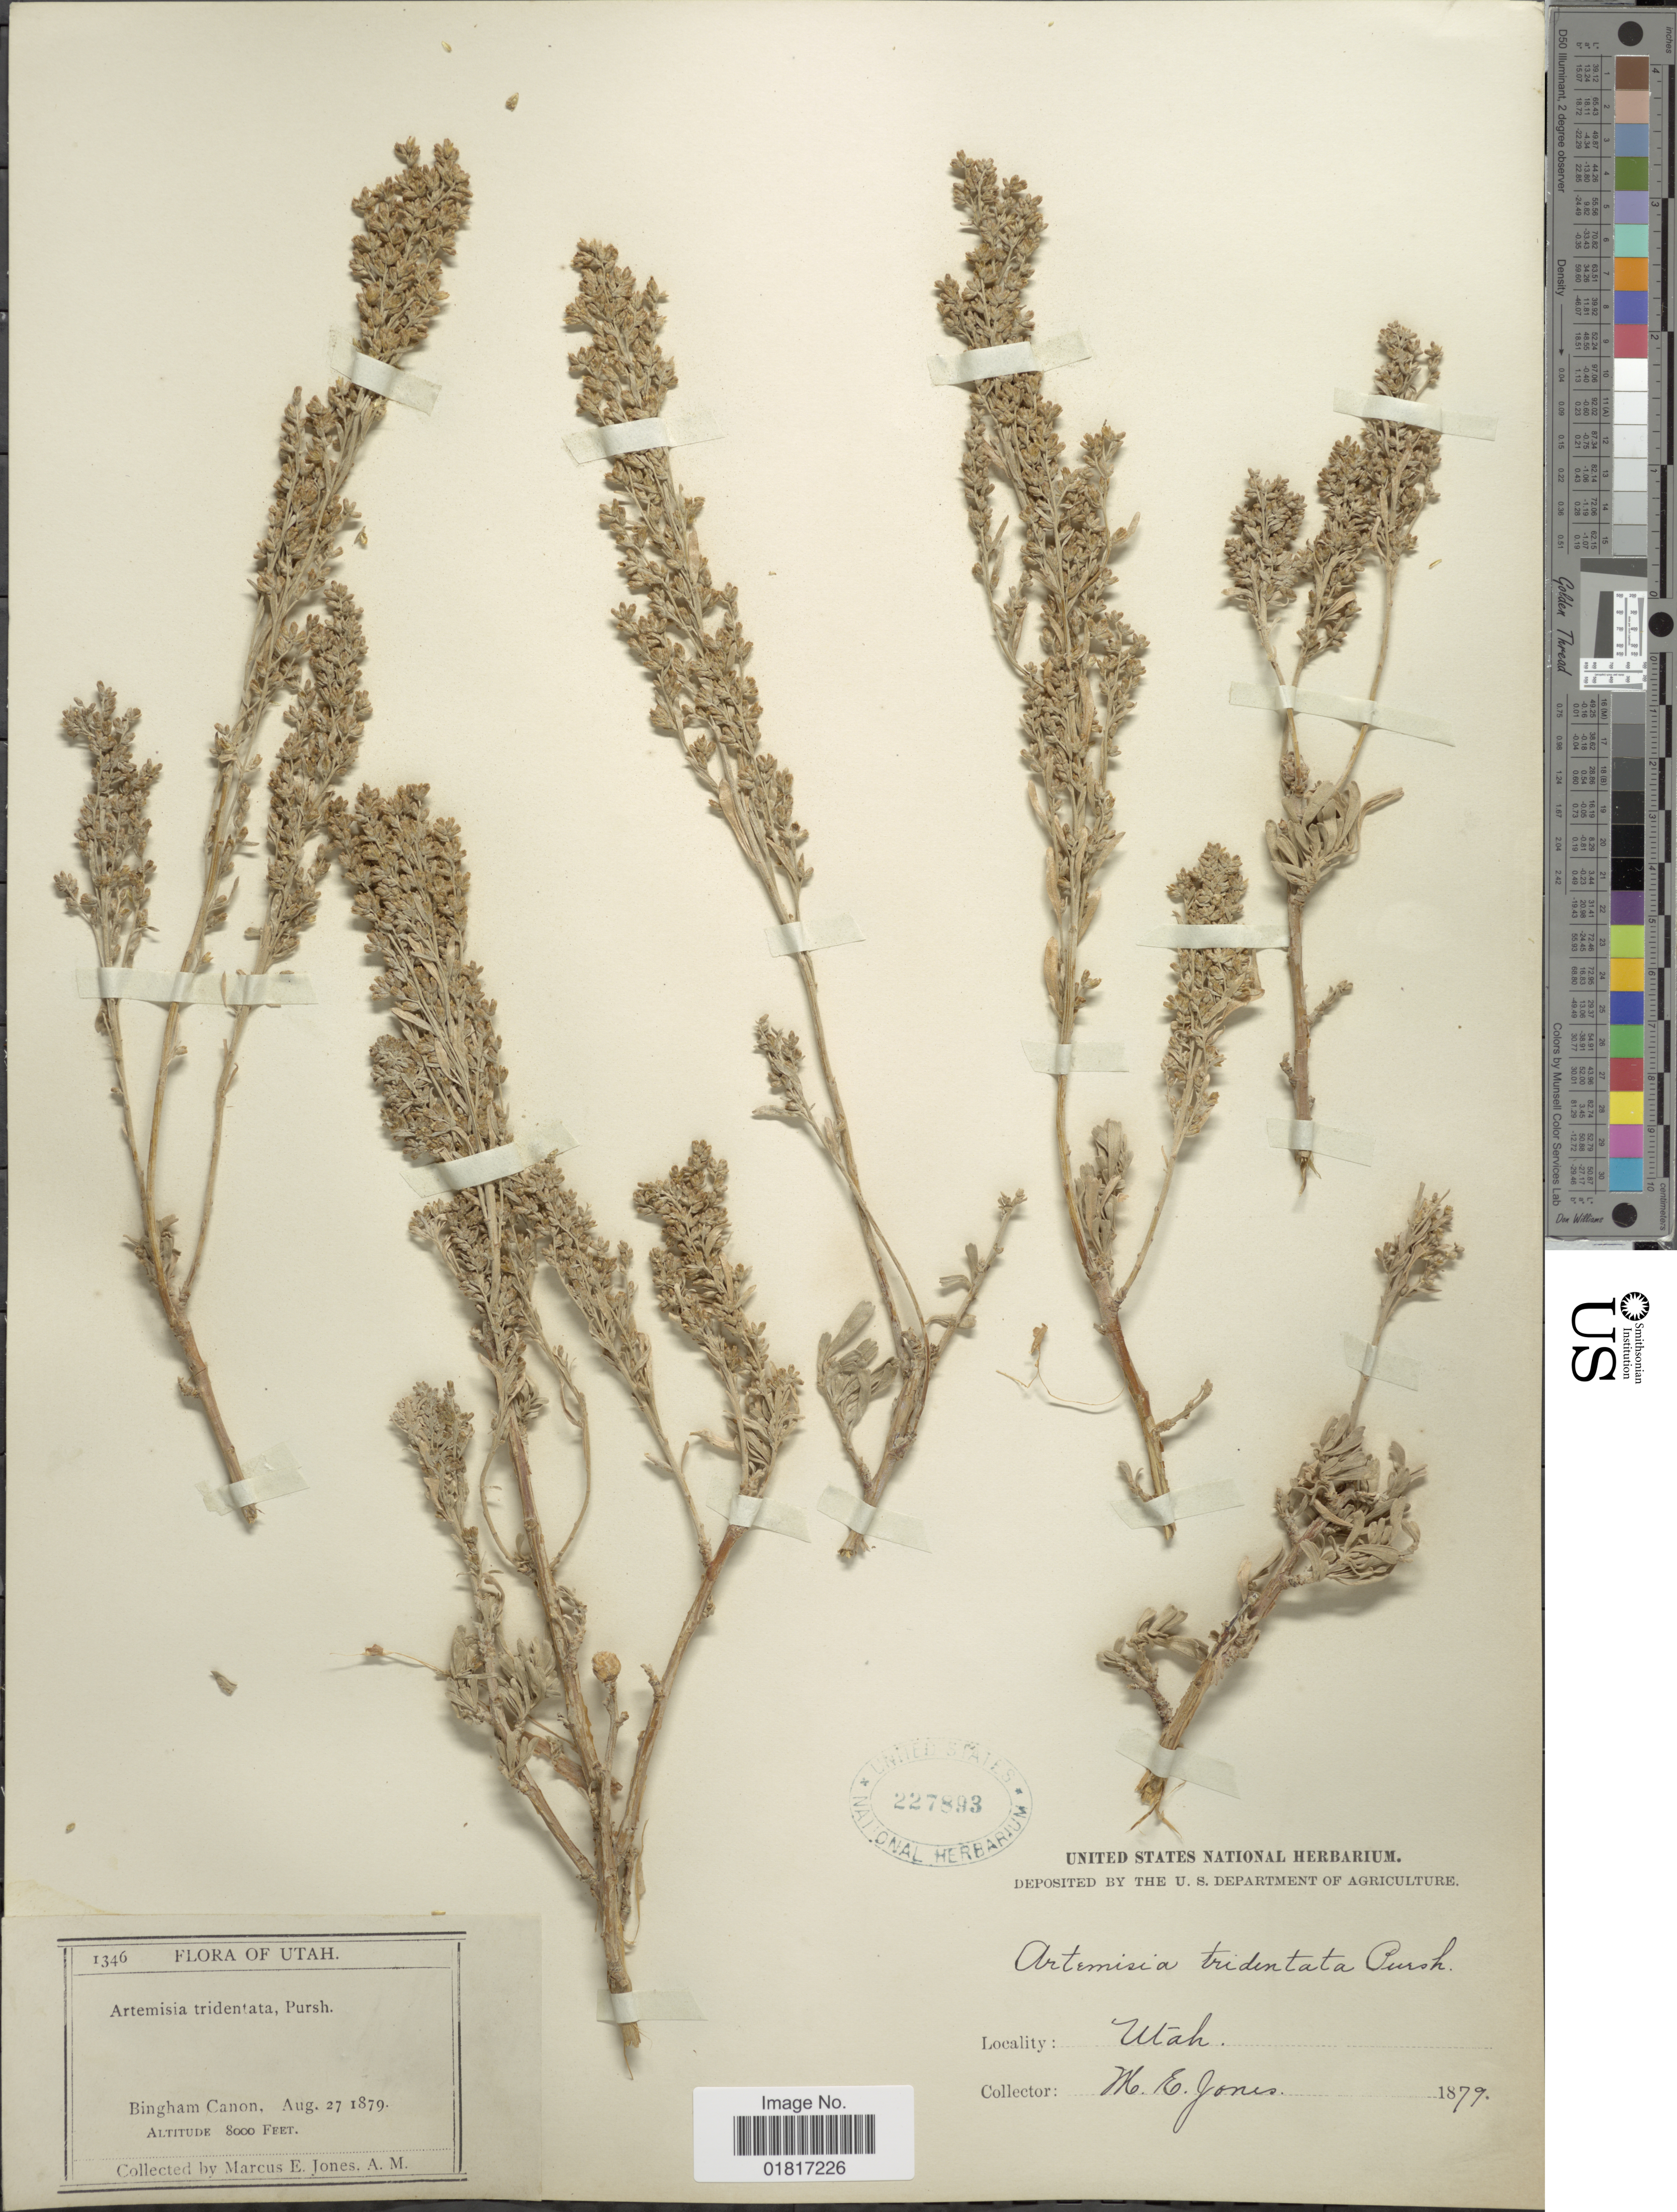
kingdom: Plantae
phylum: Tracheophyta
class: Magnoliopsida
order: Asterales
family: Asteraceae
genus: Artemisia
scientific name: Artemisia tridentata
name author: Nutt.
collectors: M. E. Jones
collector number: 1346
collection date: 1879-08-27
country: United States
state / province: Utah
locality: Bingham Canon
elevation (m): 2438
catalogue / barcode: US 227893